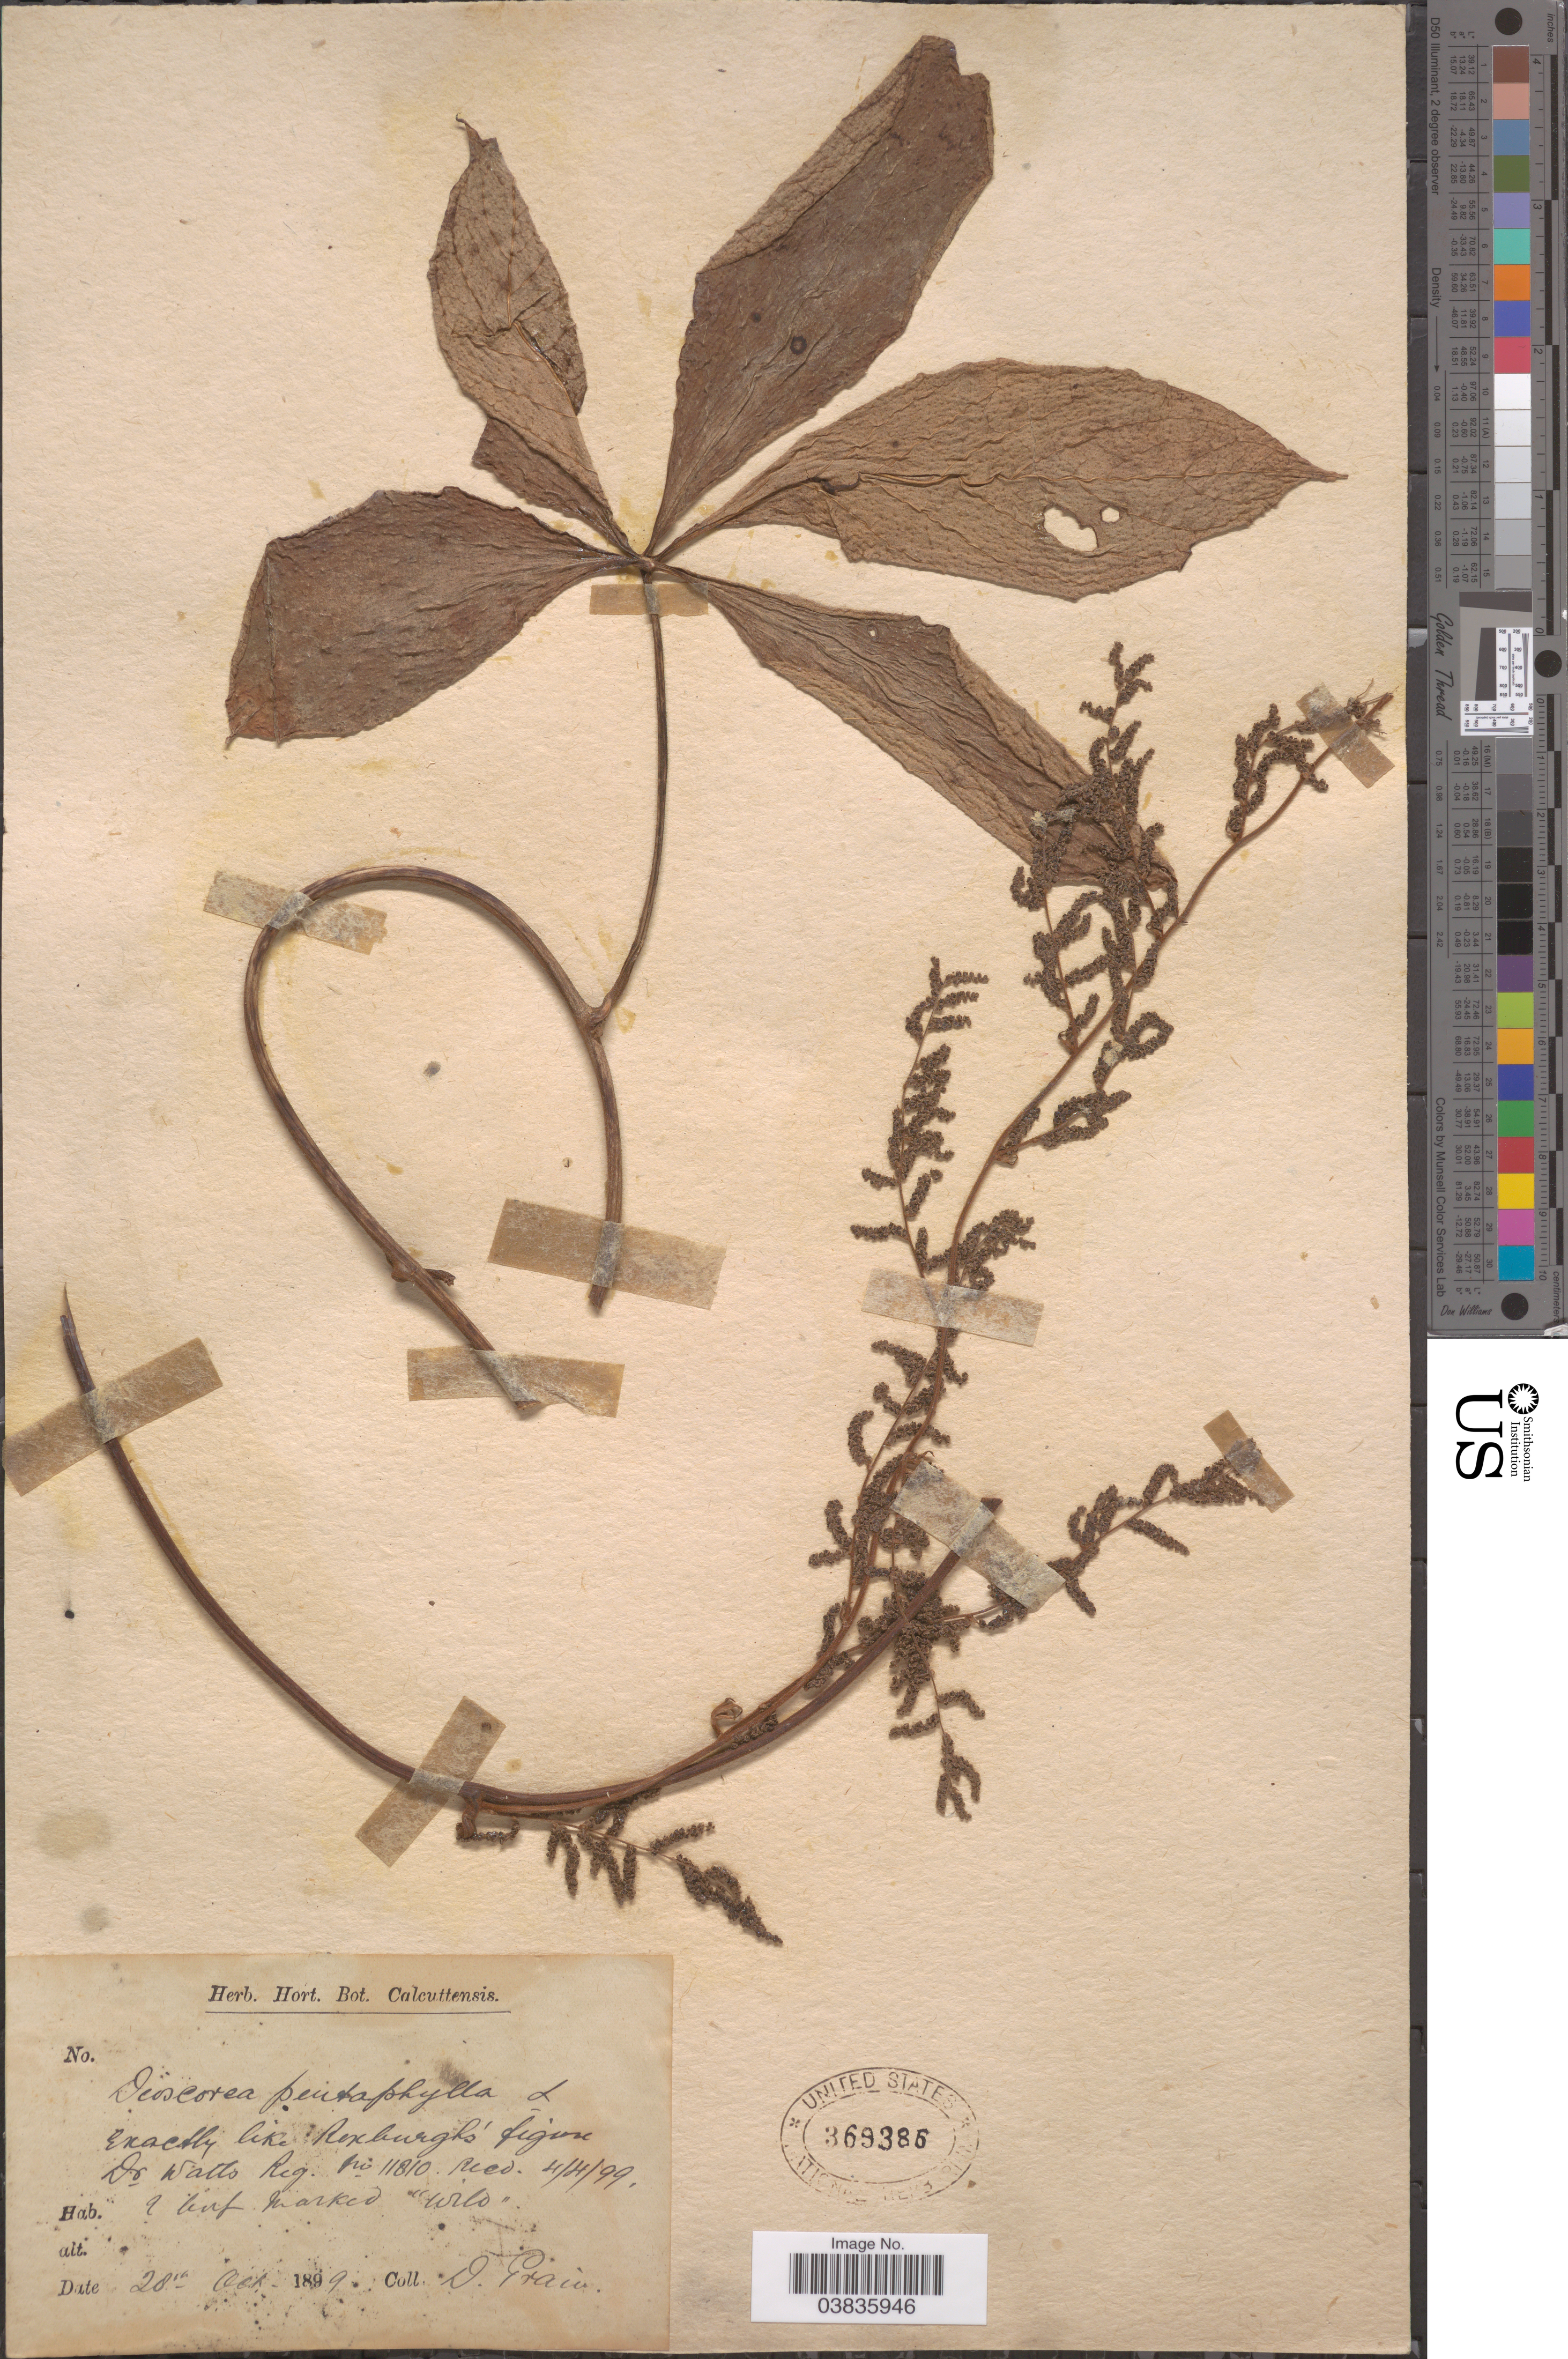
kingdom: Plantae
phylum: Tracheophyta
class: Liliopsida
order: Dioscoreales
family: Dioscoreaceae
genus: Dioscorea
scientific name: Dioscorea pentaphylla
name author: L.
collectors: D. Prain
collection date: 1899-10-28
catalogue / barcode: US 369385